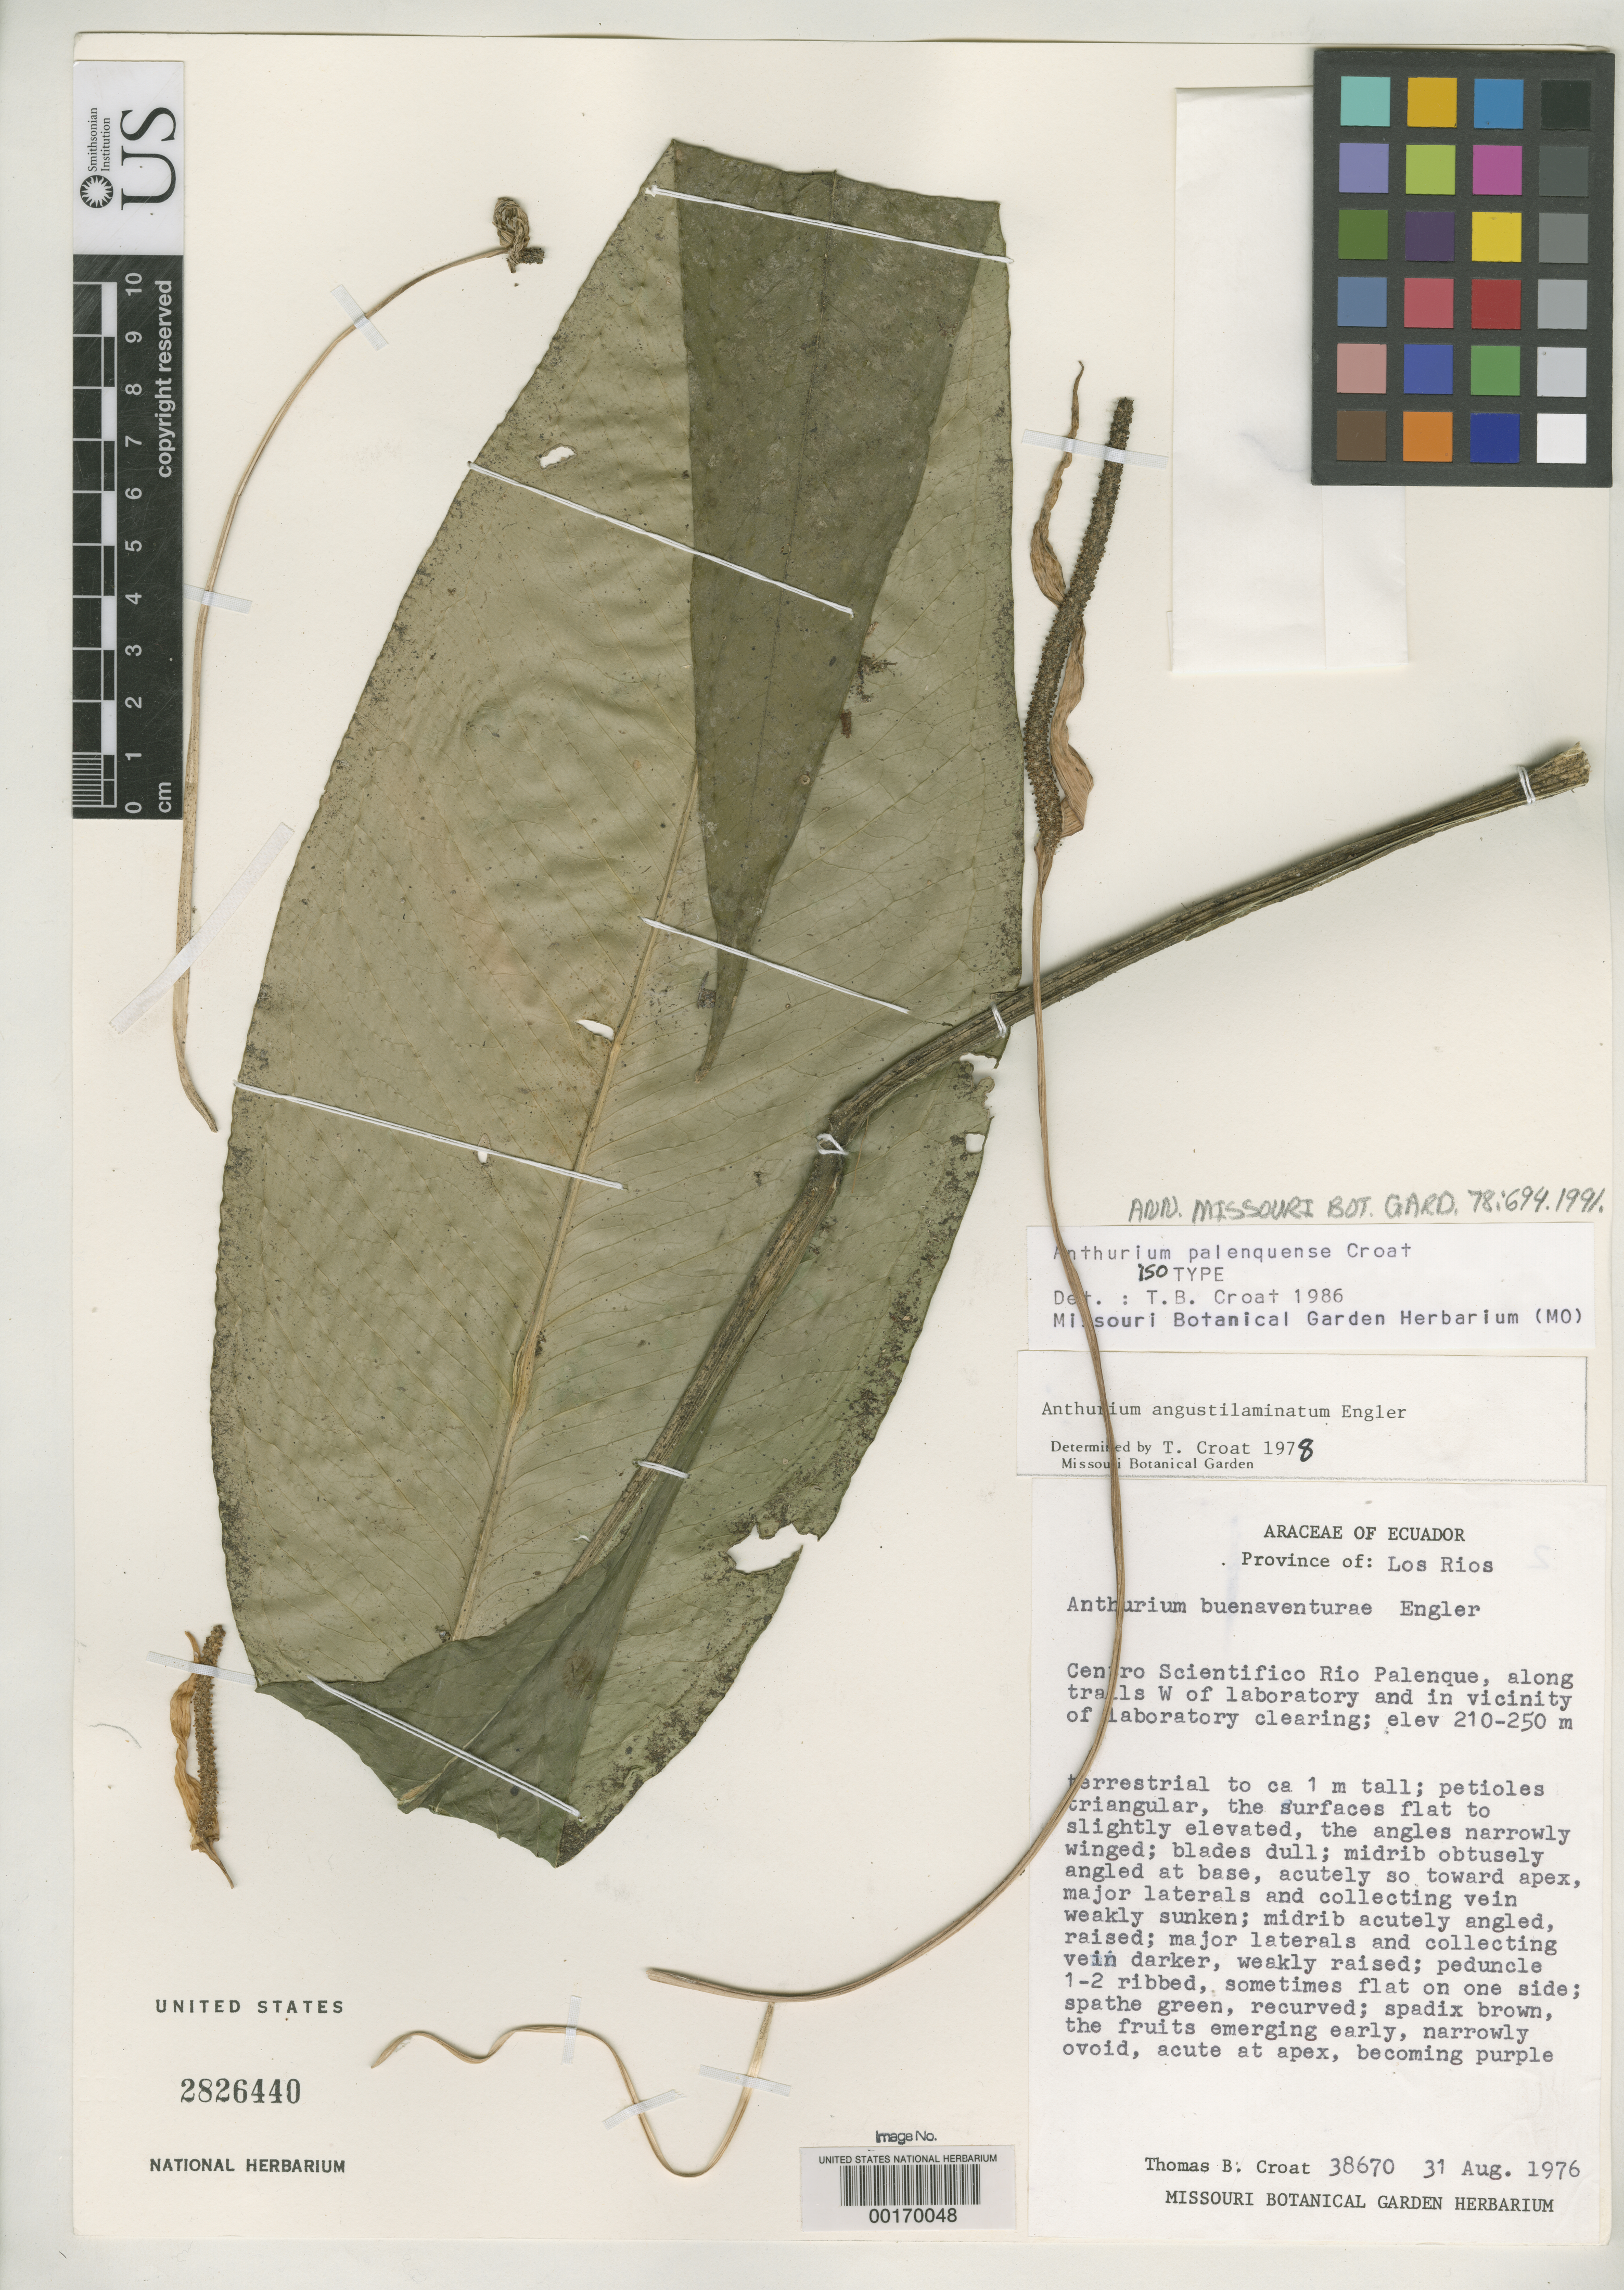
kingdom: Plantae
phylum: Tracheophyta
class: Liliopsida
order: Alismatales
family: Araceae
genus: Anthurium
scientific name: Anthurium palenquense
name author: Croat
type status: Isotype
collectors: T. B. Croat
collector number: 38670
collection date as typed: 31 Aug 1976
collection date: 1976-08-31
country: Ecuador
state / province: Los Ríos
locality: Centro Scientifico Rio Palenque, along Trails W ofLaboratory and in vicinity of Laboratory clearing.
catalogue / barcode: US 2826440